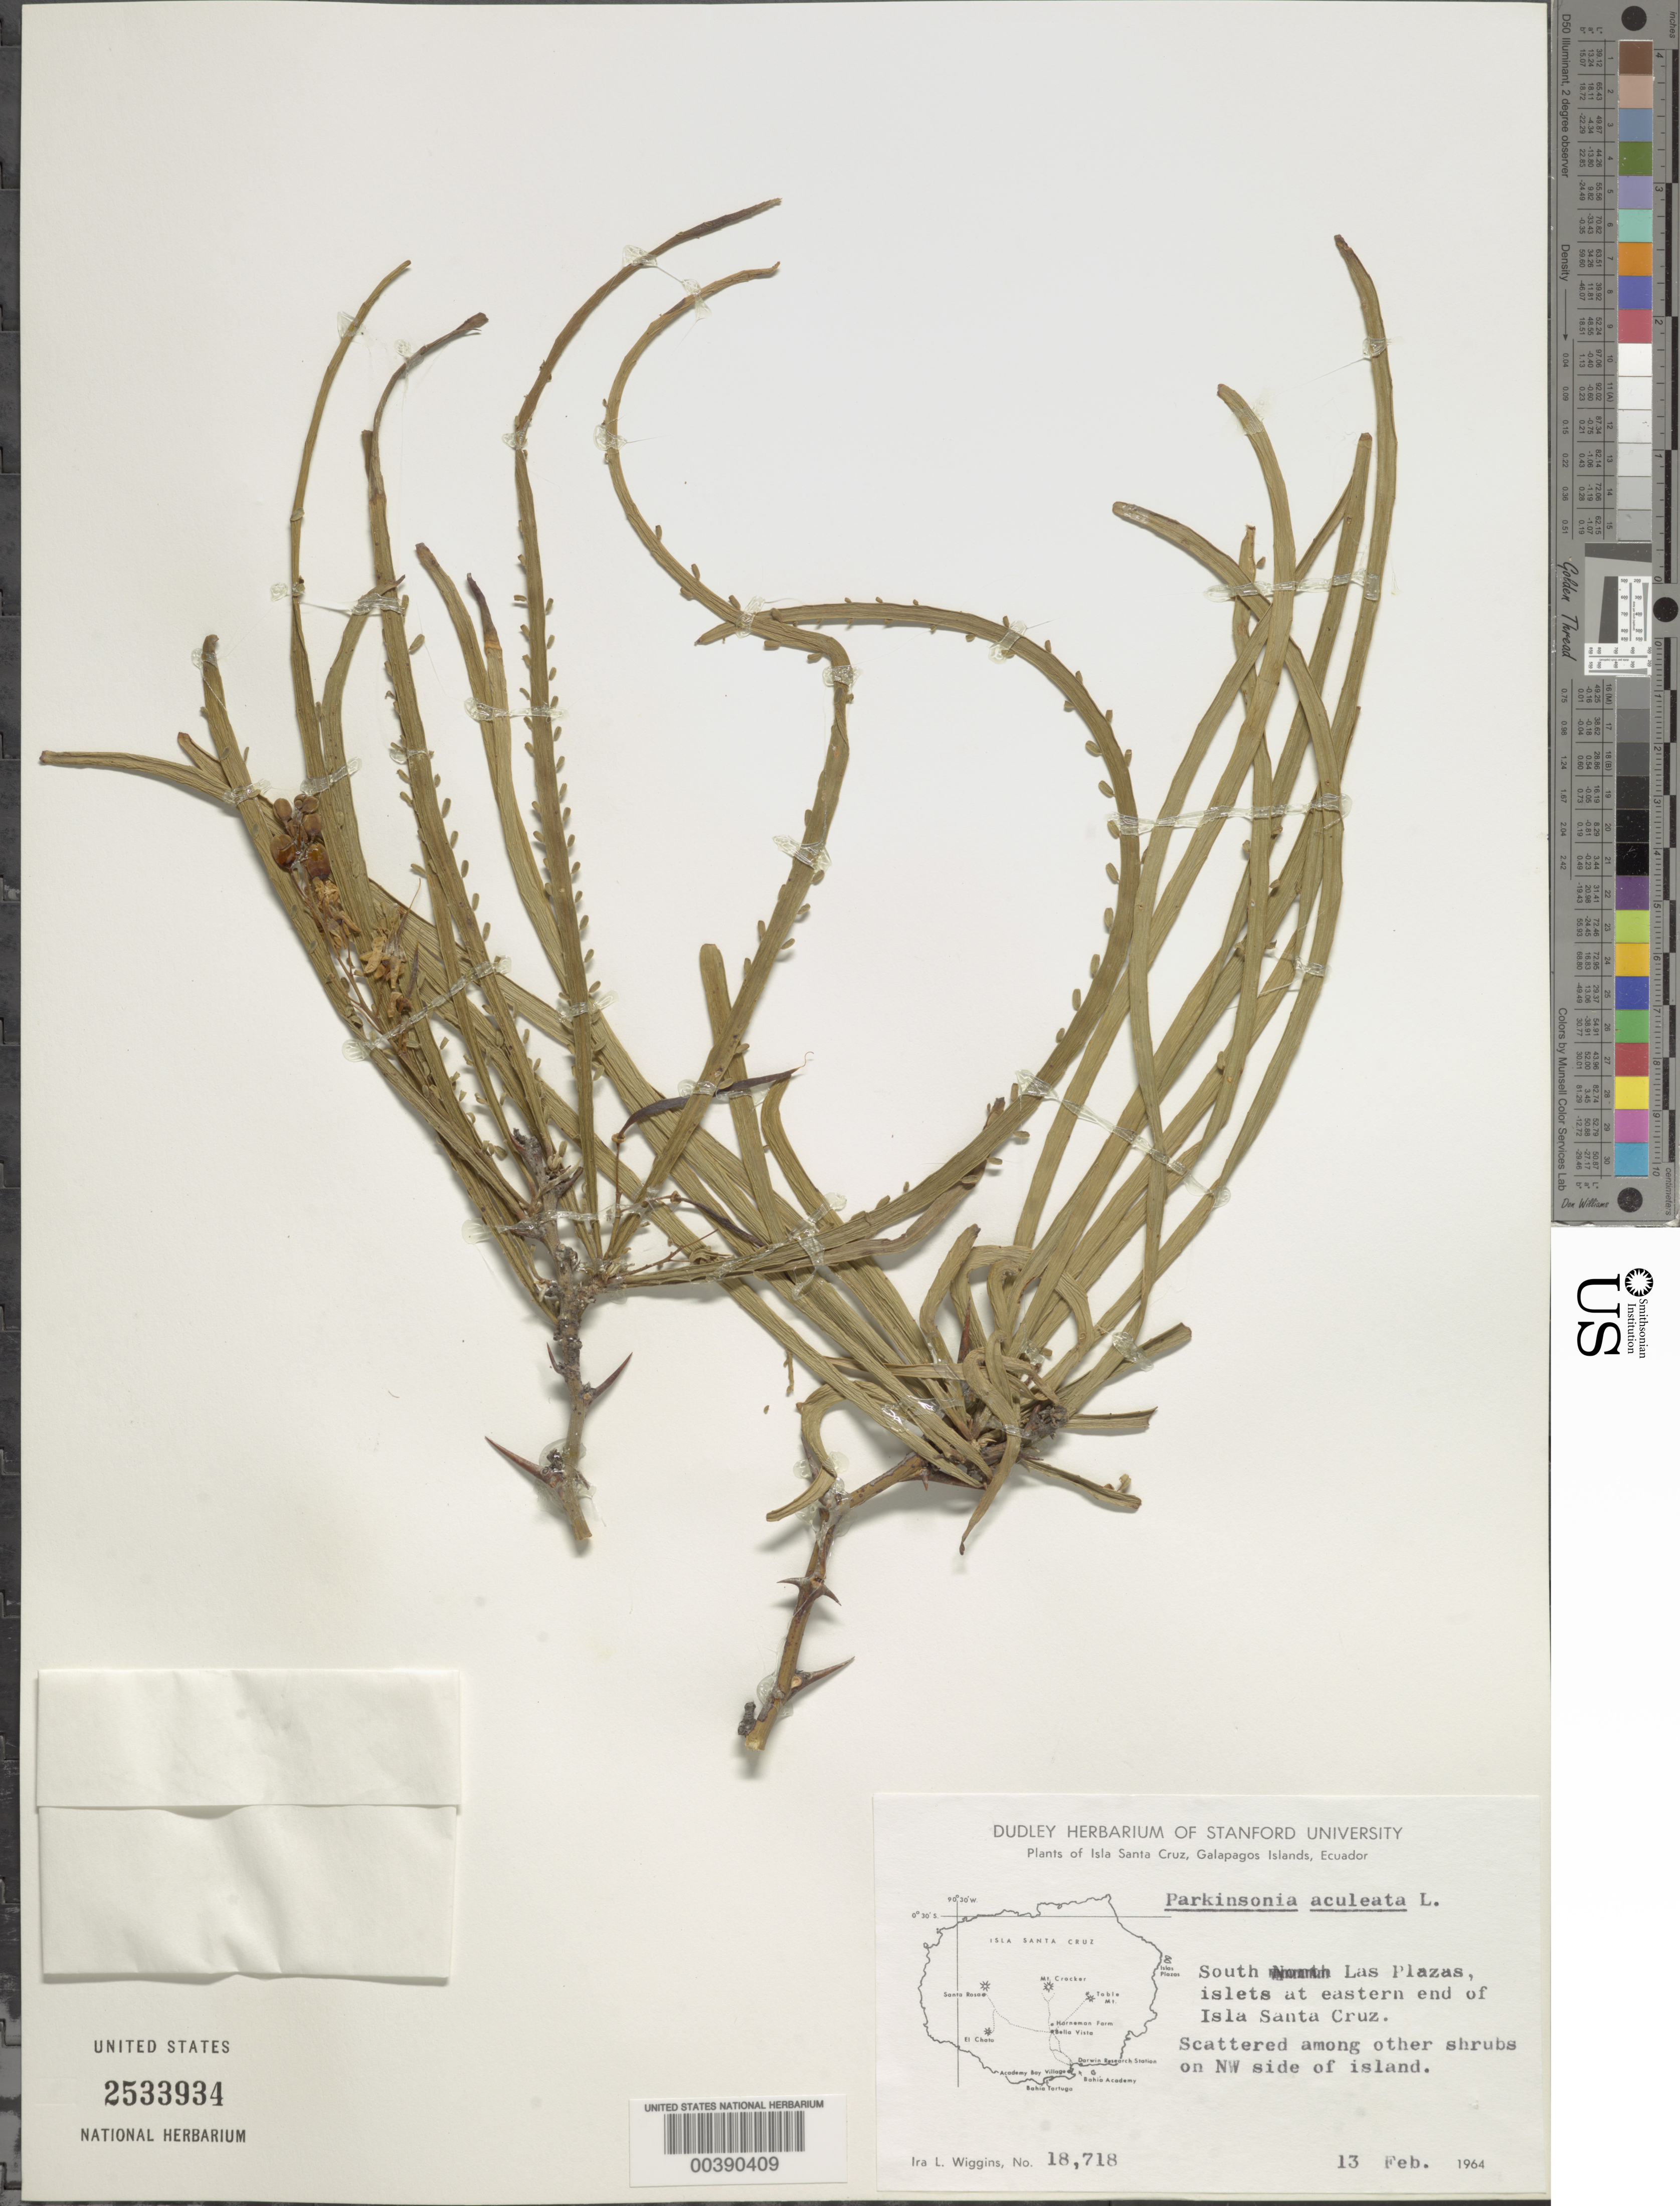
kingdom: Plantae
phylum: Tracheophyta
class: Magnoliopsida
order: Fabales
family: Fabaceae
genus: Parkinsonia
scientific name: Parkinsonia aculeata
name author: L.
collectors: I. L. Wiggins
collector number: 18718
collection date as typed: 13 Feb 1964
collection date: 1964-02-13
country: Ecuador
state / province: Colón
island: Santa Cruz [Indefatigable, Chaves]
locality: S Las Plazas, islets at eastern end of Isla Santa Cruz; NW side of Island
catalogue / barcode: US 2533934